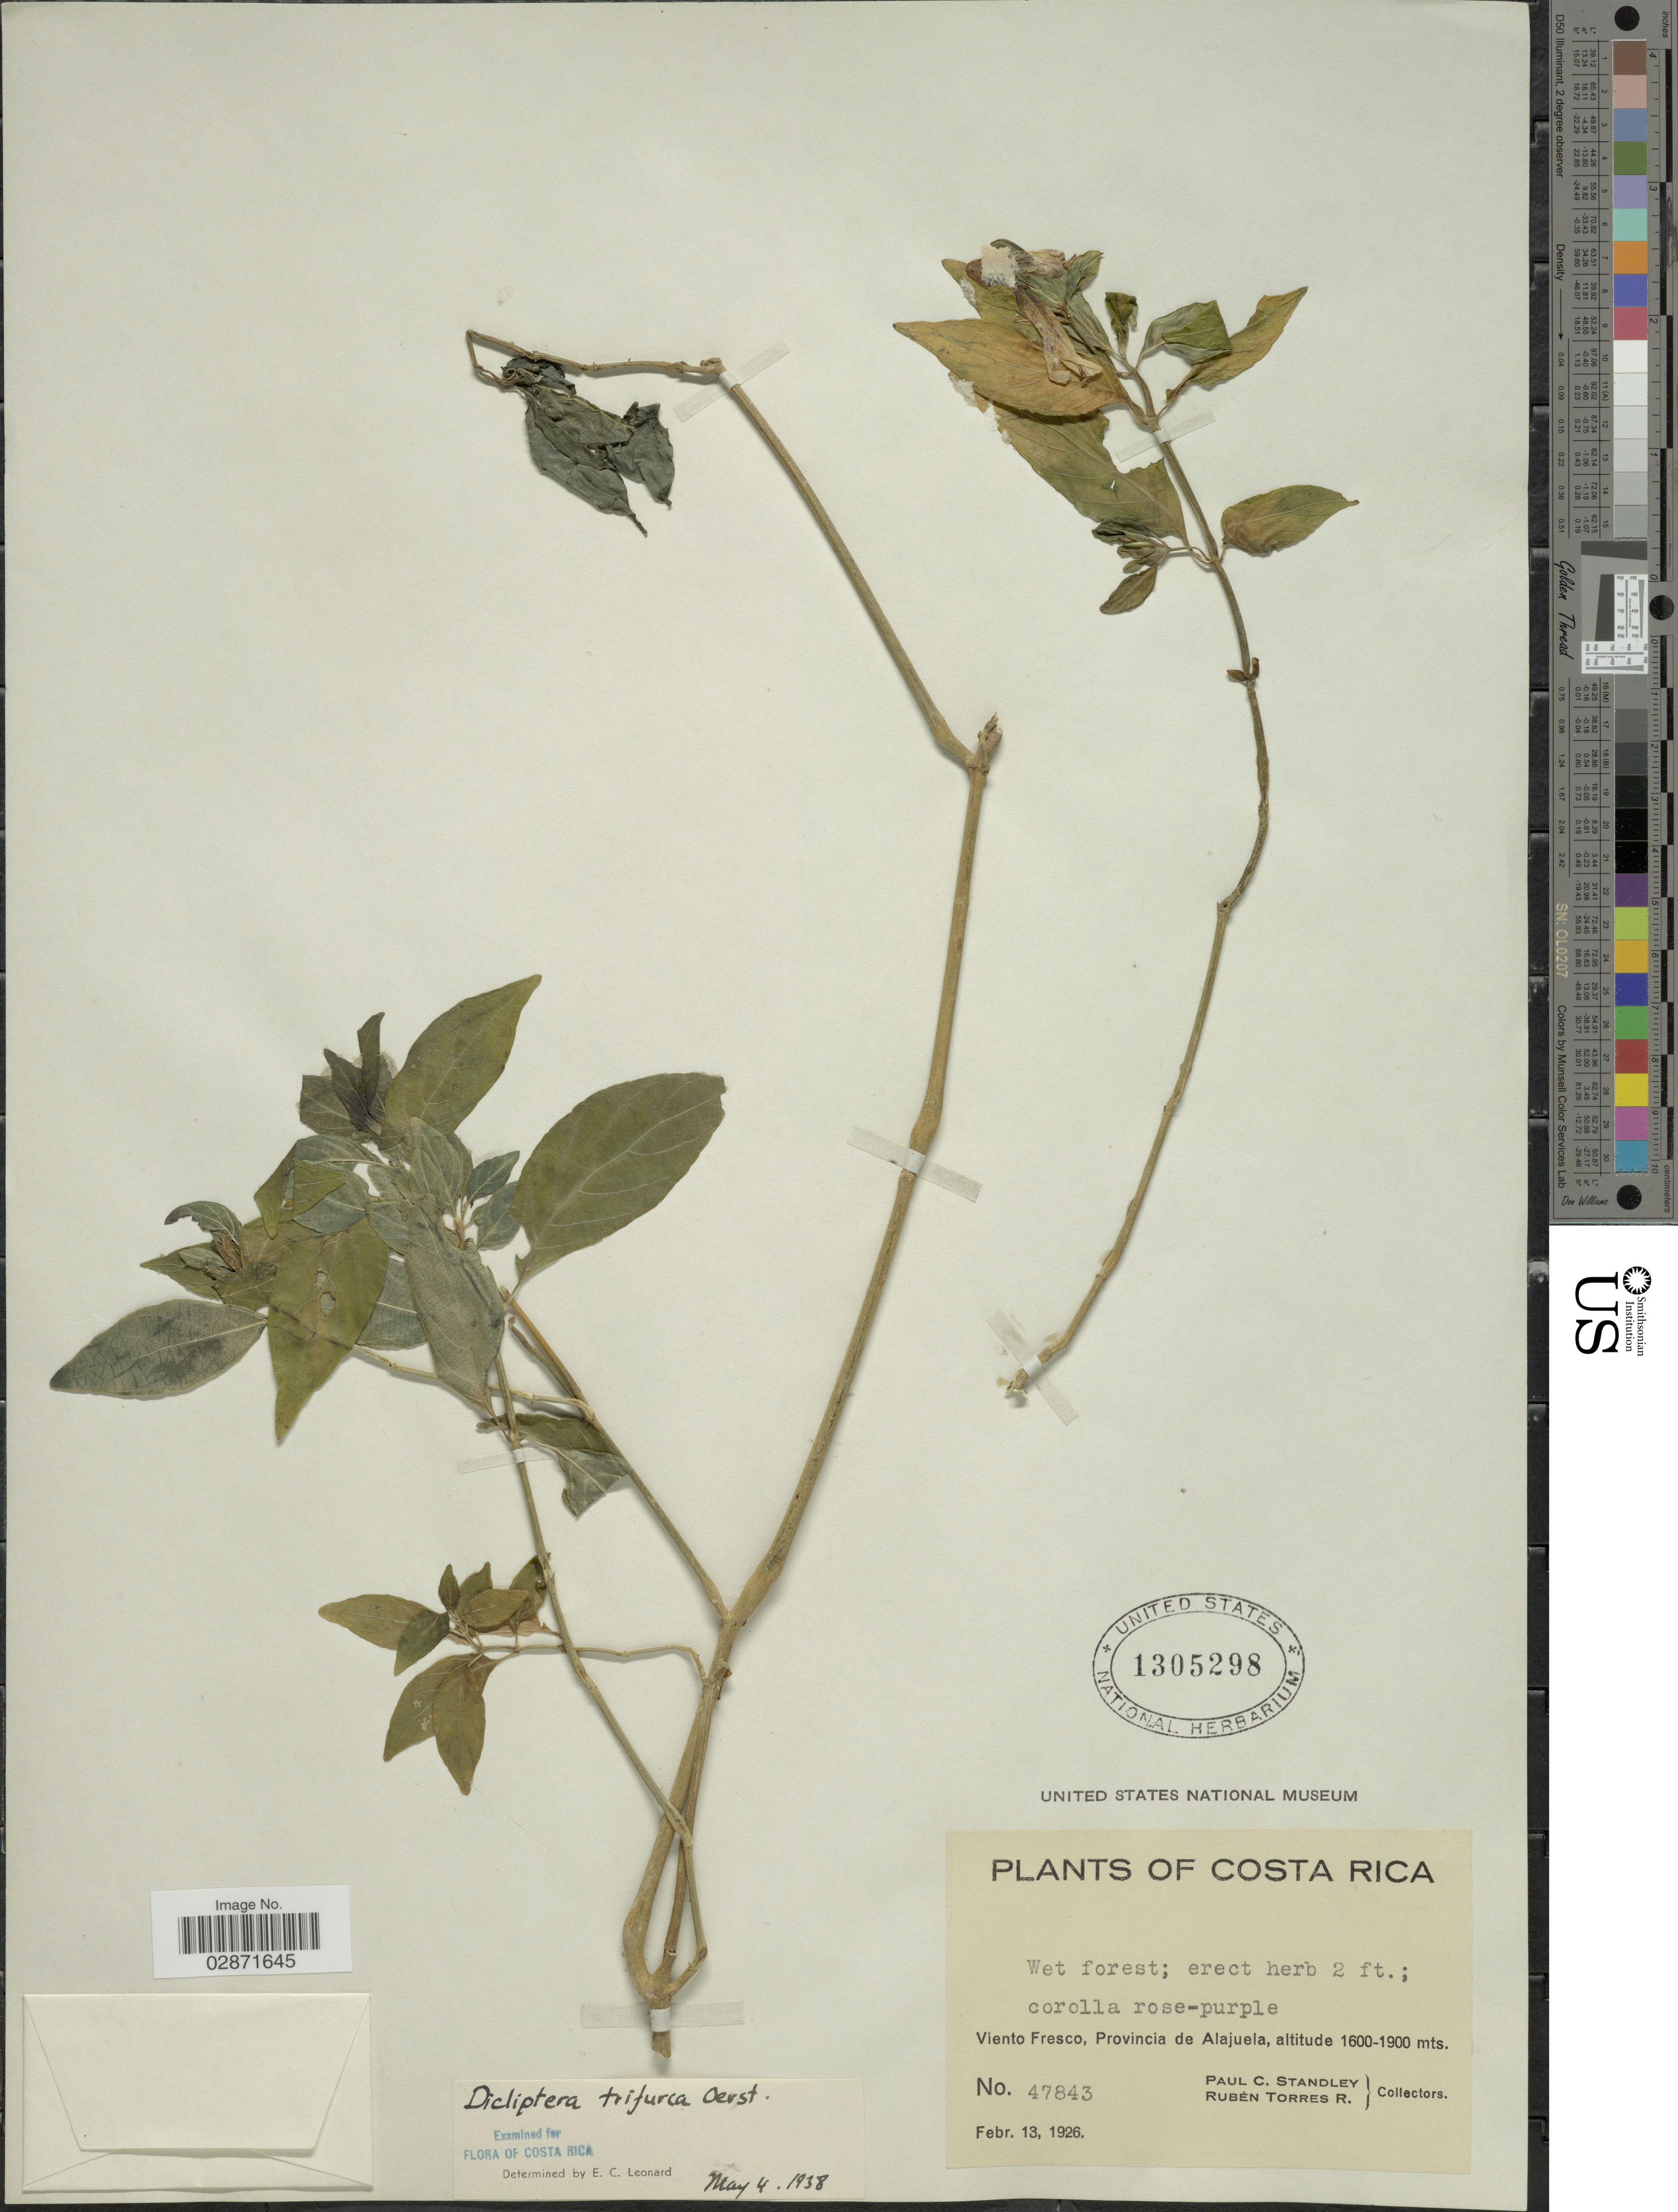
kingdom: Plantae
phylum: Tracheophyta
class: Magnoliopsida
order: Lamiales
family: Acanthaceae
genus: Dicliptera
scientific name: Dicliptera trifurca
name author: Oerst.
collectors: P. C. Standley & R. Torres Rojas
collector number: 47843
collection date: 1926-02-13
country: Costa Rica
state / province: Alajuela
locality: Viento Fresco, Provincia de Alajuela.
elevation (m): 1600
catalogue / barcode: US 1305298